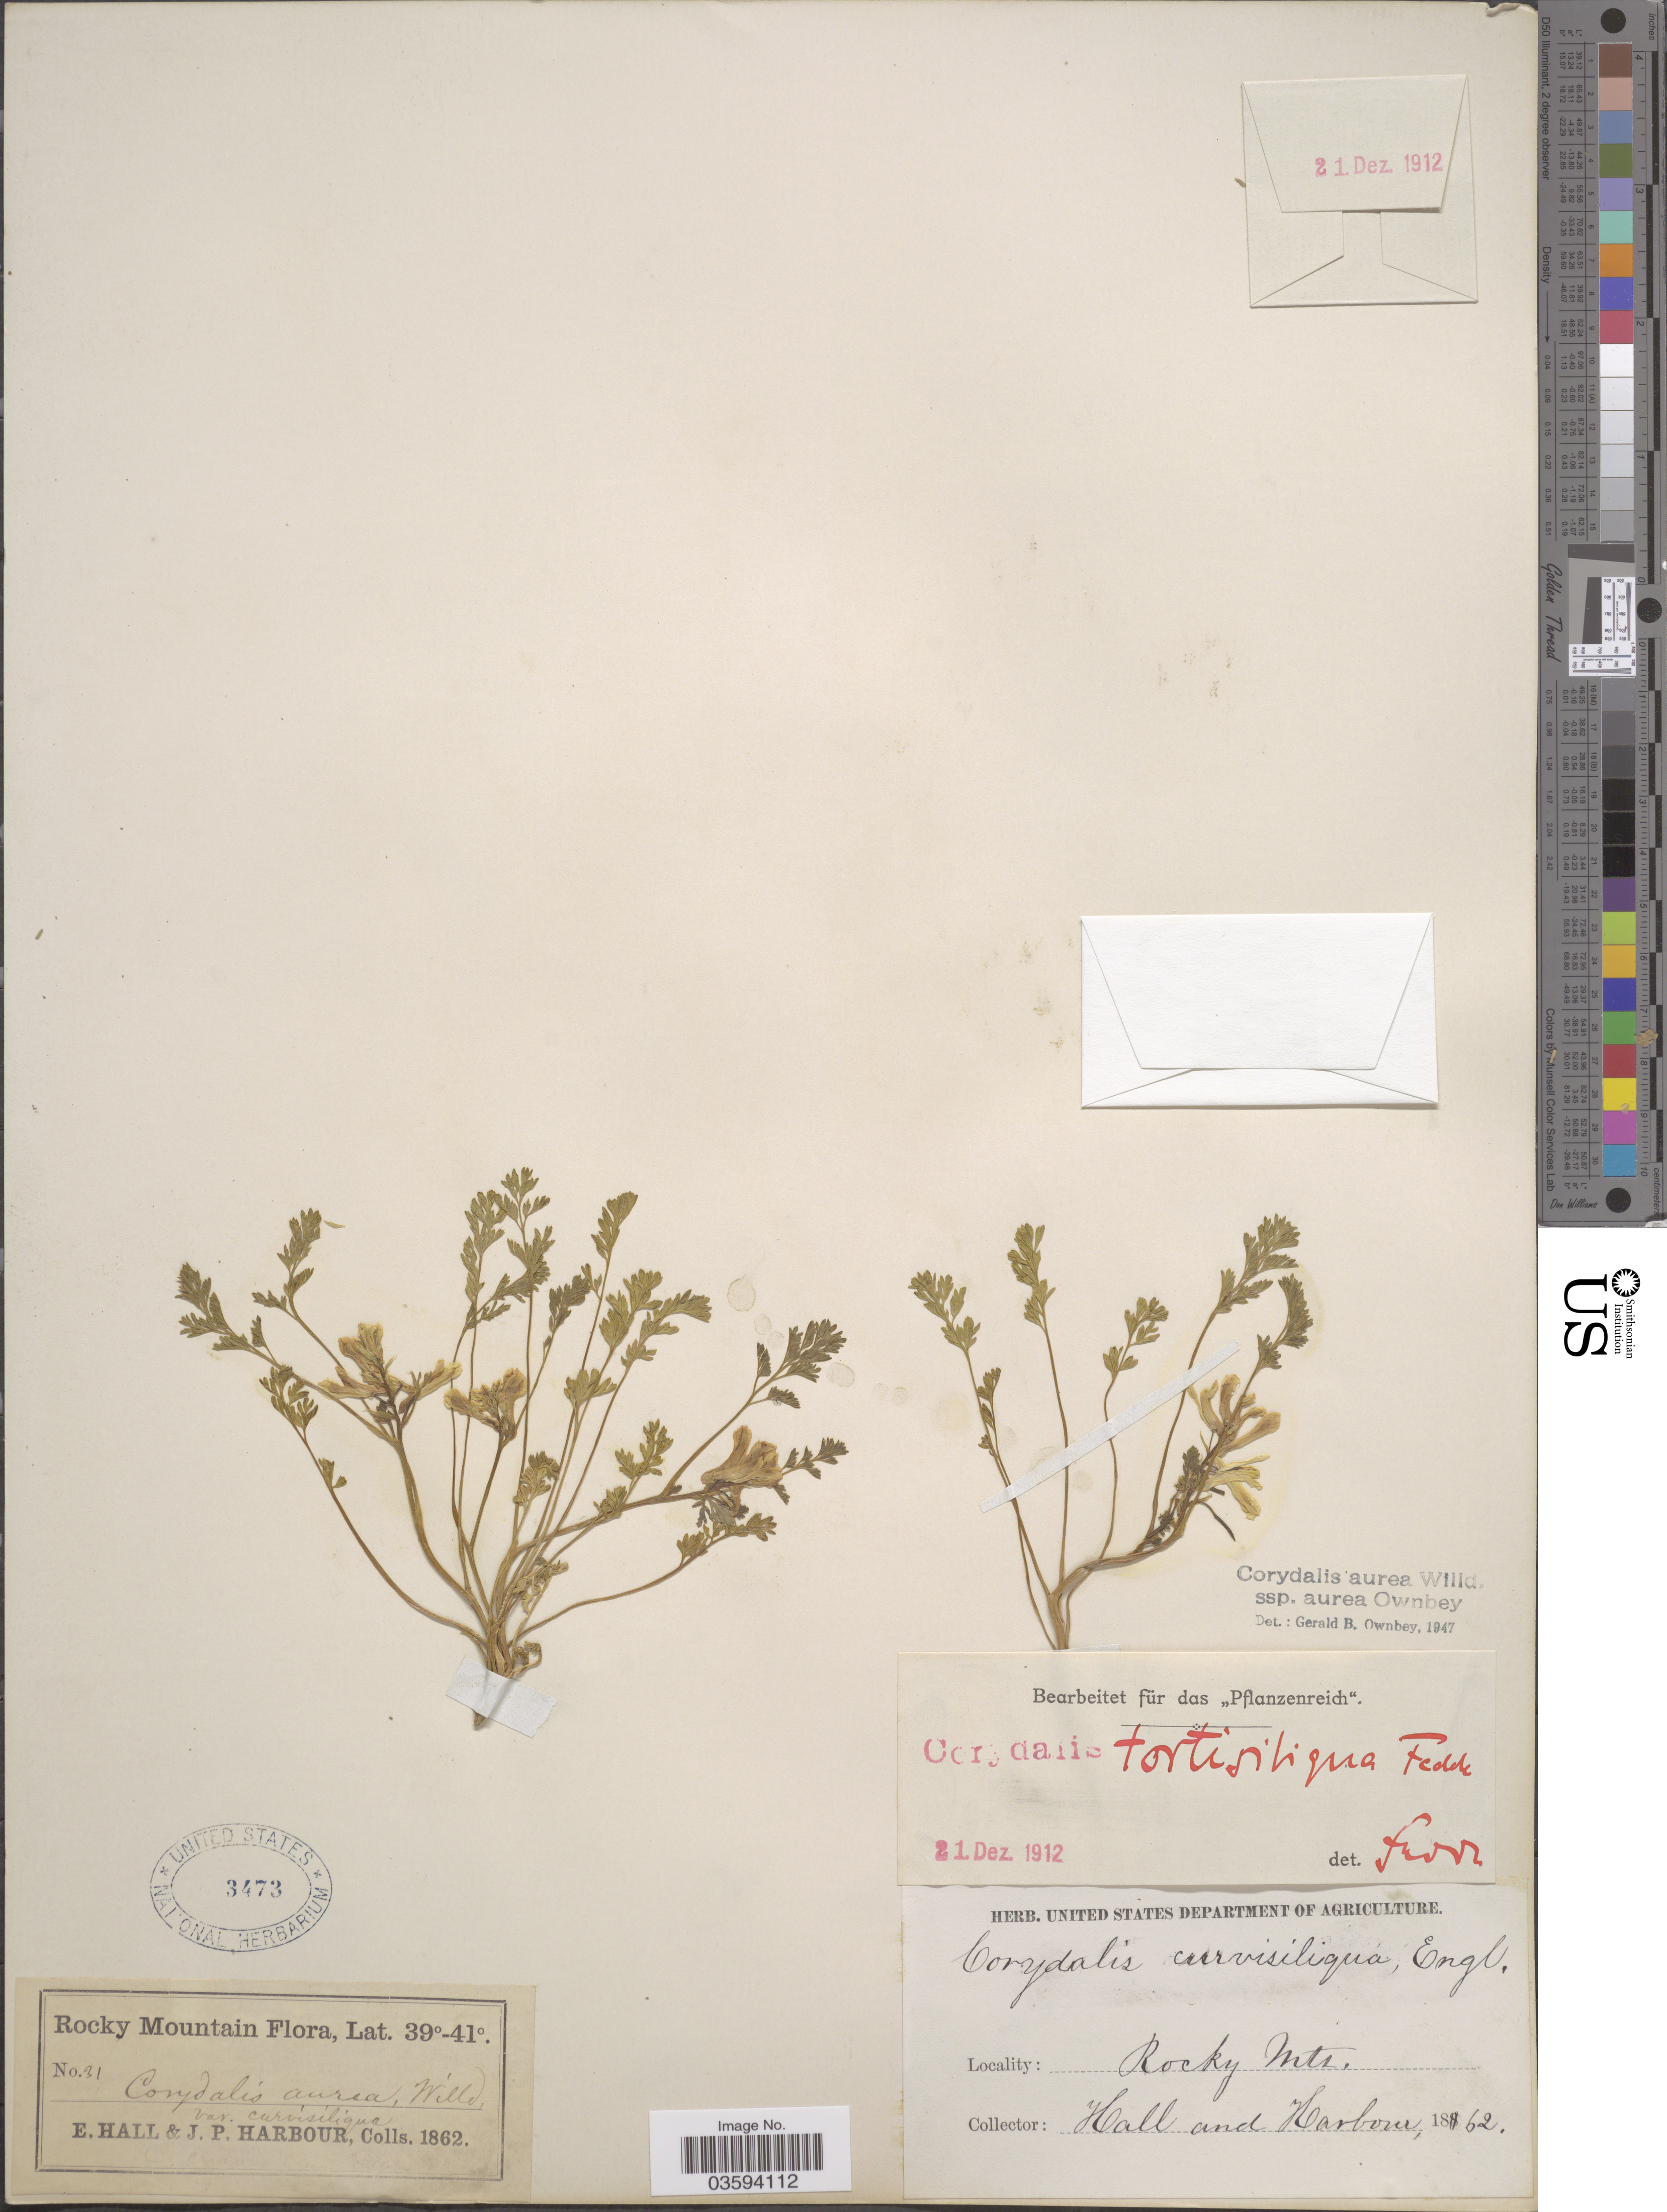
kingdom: Plantae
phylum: Tracheophyta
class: Magnoliopsida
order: Ranunculales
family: Papaveraceae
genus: Corydalis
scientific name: Corydalis aurea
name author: Willd.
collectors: E. Hall & J. Harbour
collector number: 31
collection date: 1862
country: United States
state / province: Colorado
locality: Rocky Mountain.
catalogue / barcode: US 3473